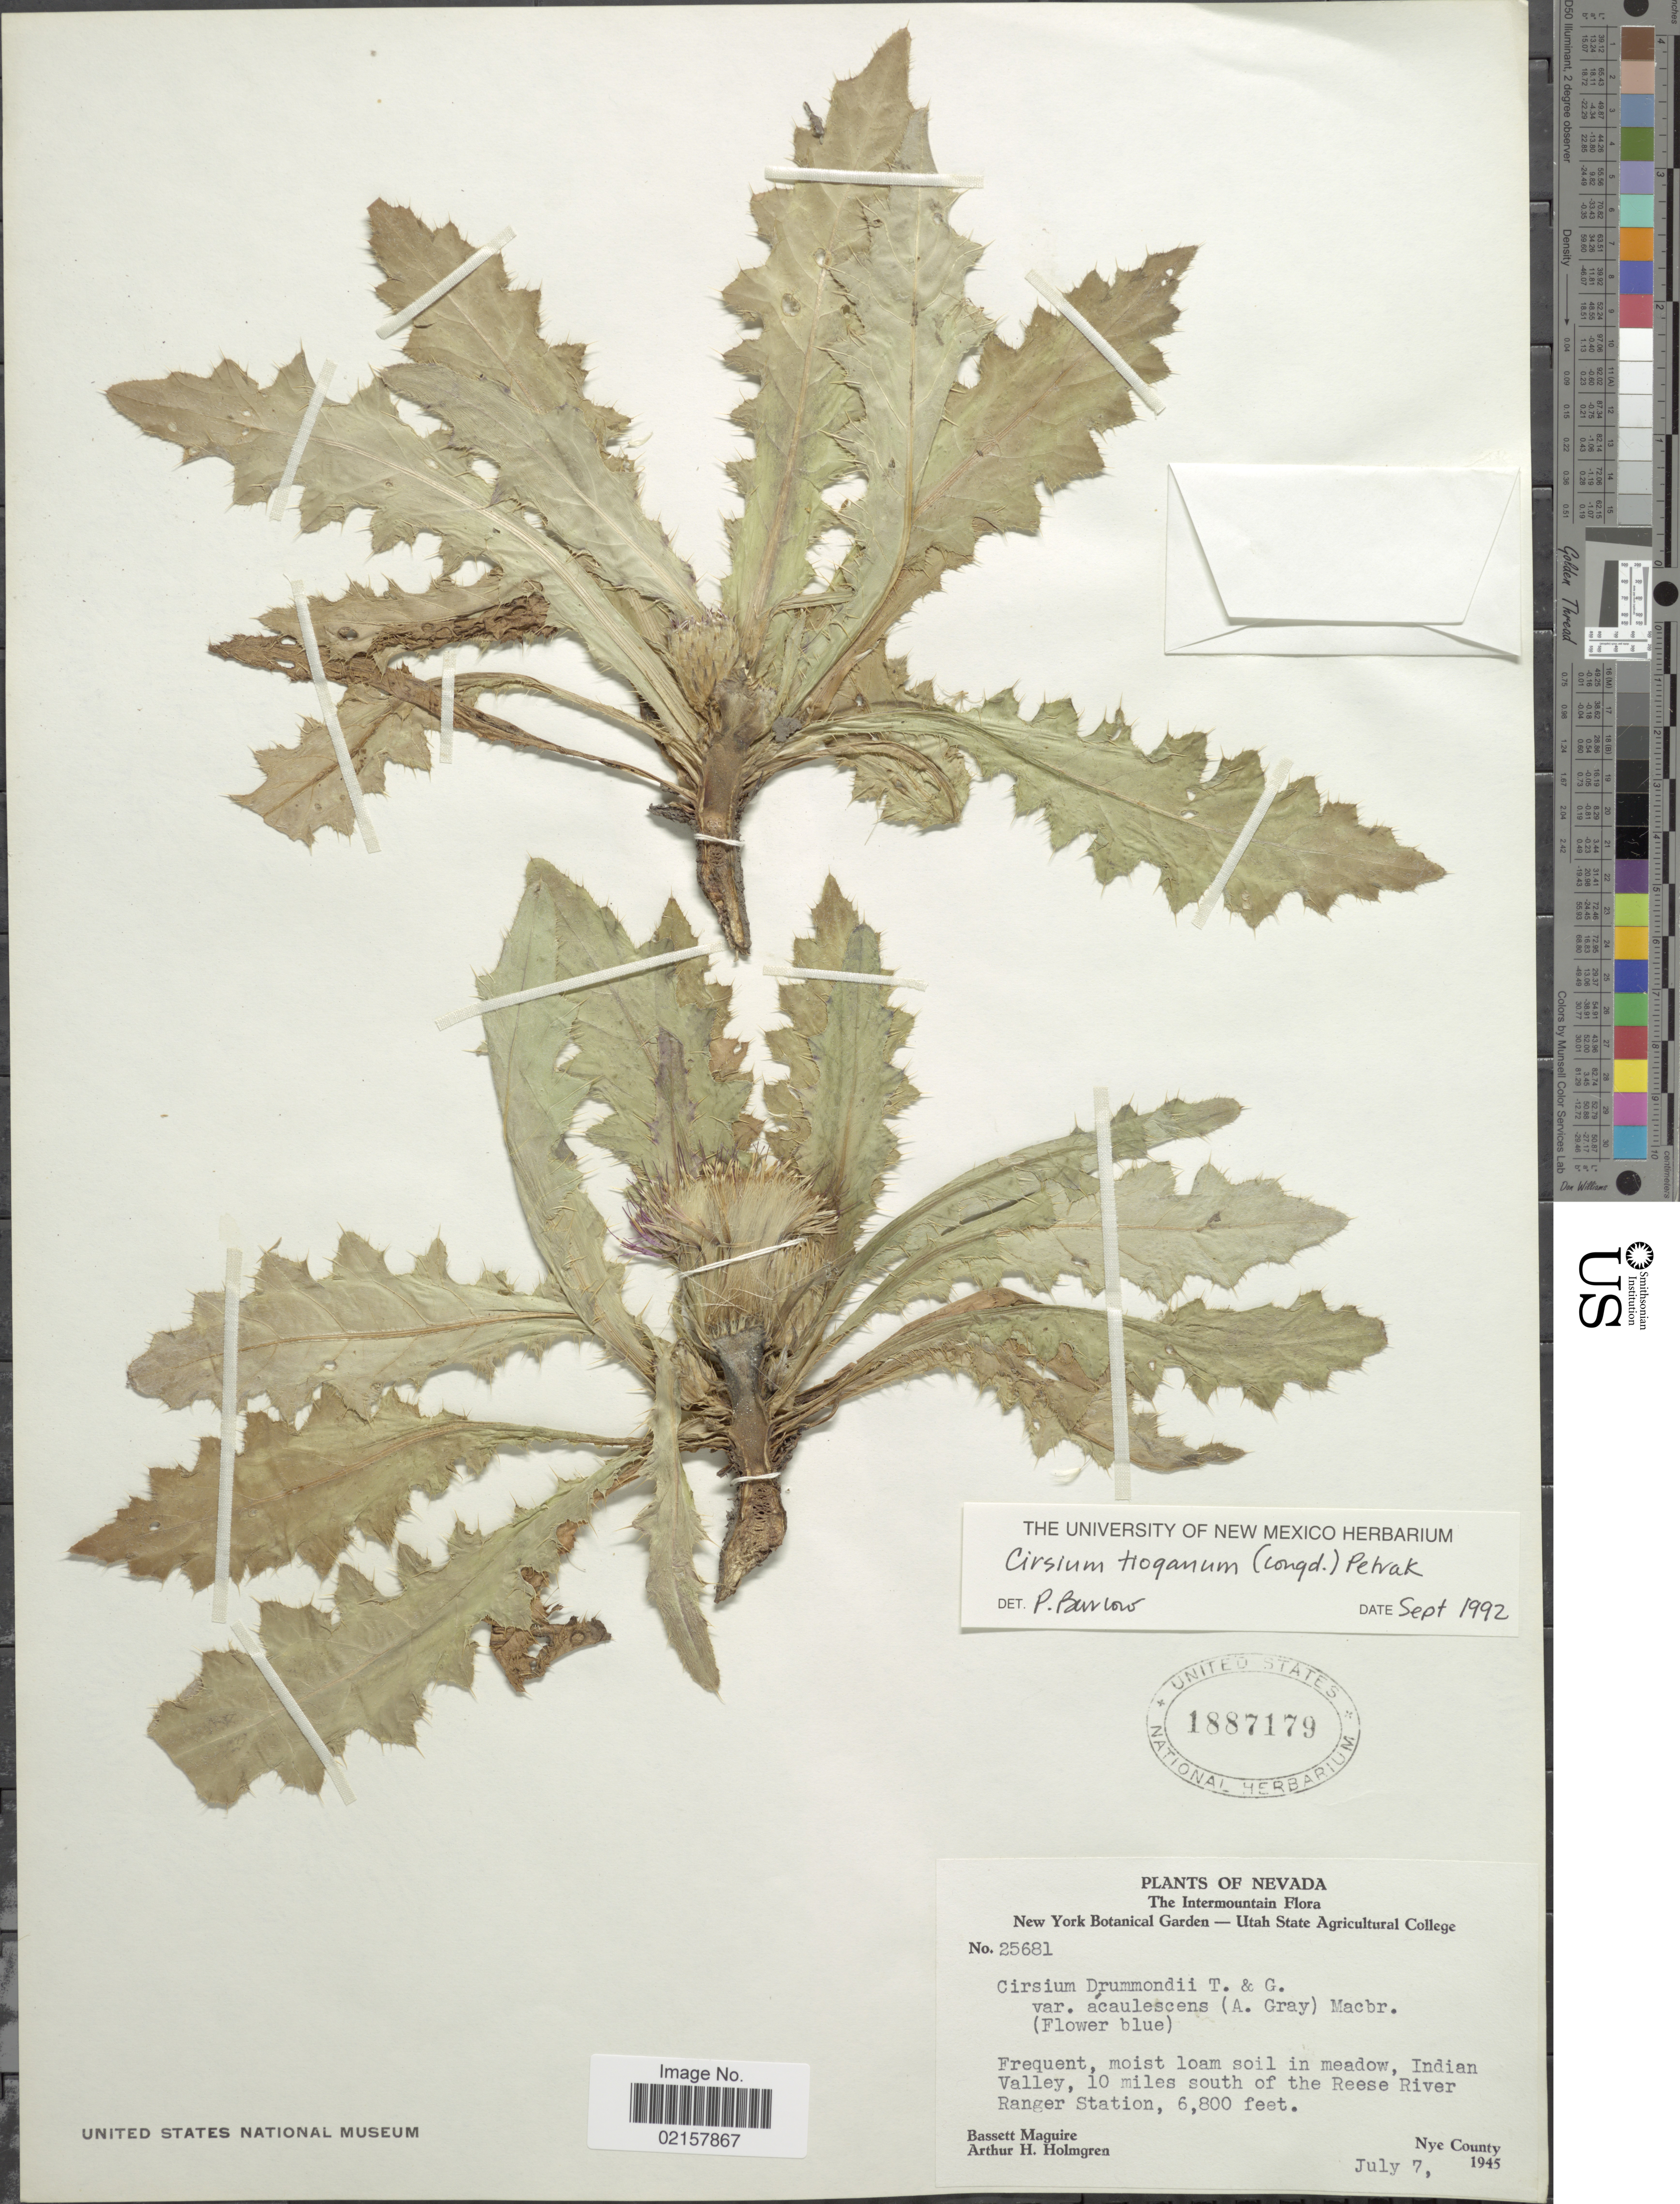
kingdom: Plantae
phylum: Tracheophyta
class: Magnoliopsida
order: Asterales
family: Asteraceae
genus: Cirsium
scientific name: Cirsium scariosum var. americanum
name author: (A. Gray) D.J. Keil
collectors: B. Maguire & A. H. Holmgren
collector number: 25681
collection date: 1945-07-07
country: United States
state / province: Nevada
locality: Indian Valley, 10 miles south of the Reese River Range Station.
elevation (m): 2073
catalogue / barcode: US 1887179